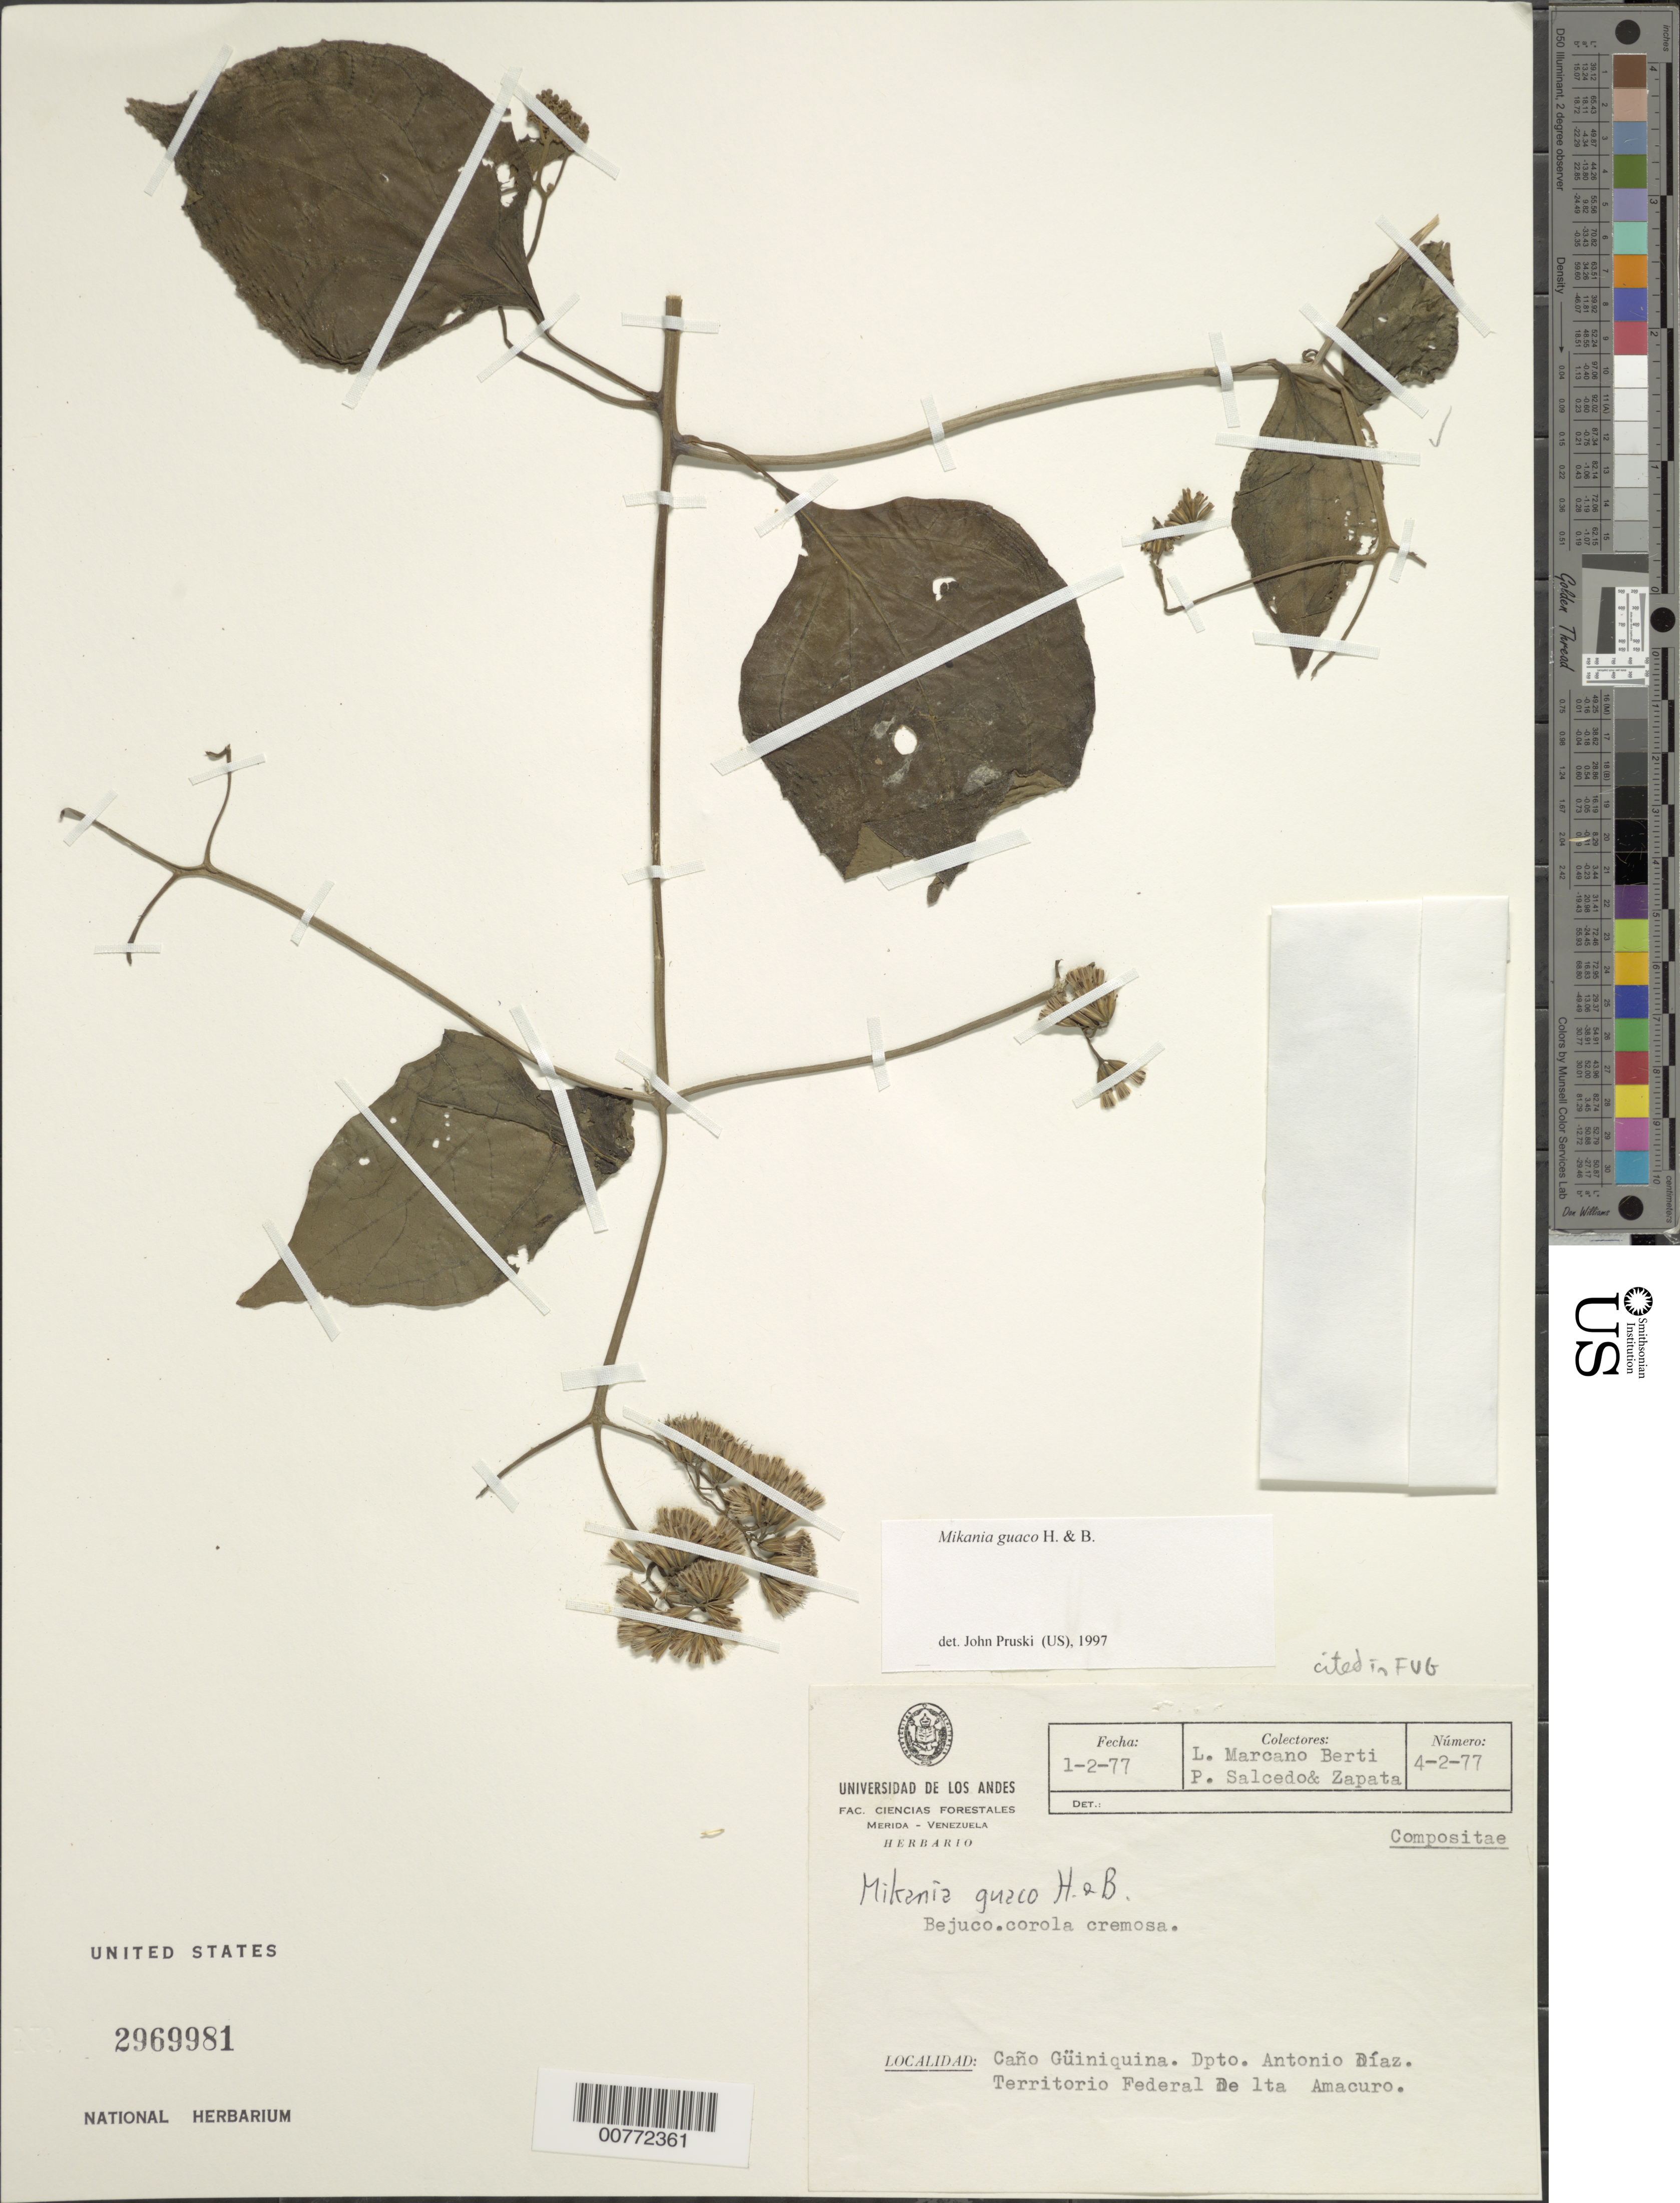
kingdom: Plantae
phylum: Tracheophyta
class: Magnoliopsida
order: Asterales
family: Asteraceae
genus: Mikania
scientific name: Mikania guaco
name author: Humb. & Bonpl.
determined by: Pruski, J. F.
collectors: L. Marcano-Berti, P. Salcedo & -. Zapata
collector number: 277 4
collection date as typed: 2-Feb-77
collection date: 1977-02-02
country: Venezuela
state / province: Delta Amacuro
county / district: Antonio Díaz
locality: Caño Araguao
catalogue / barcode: US 2969981